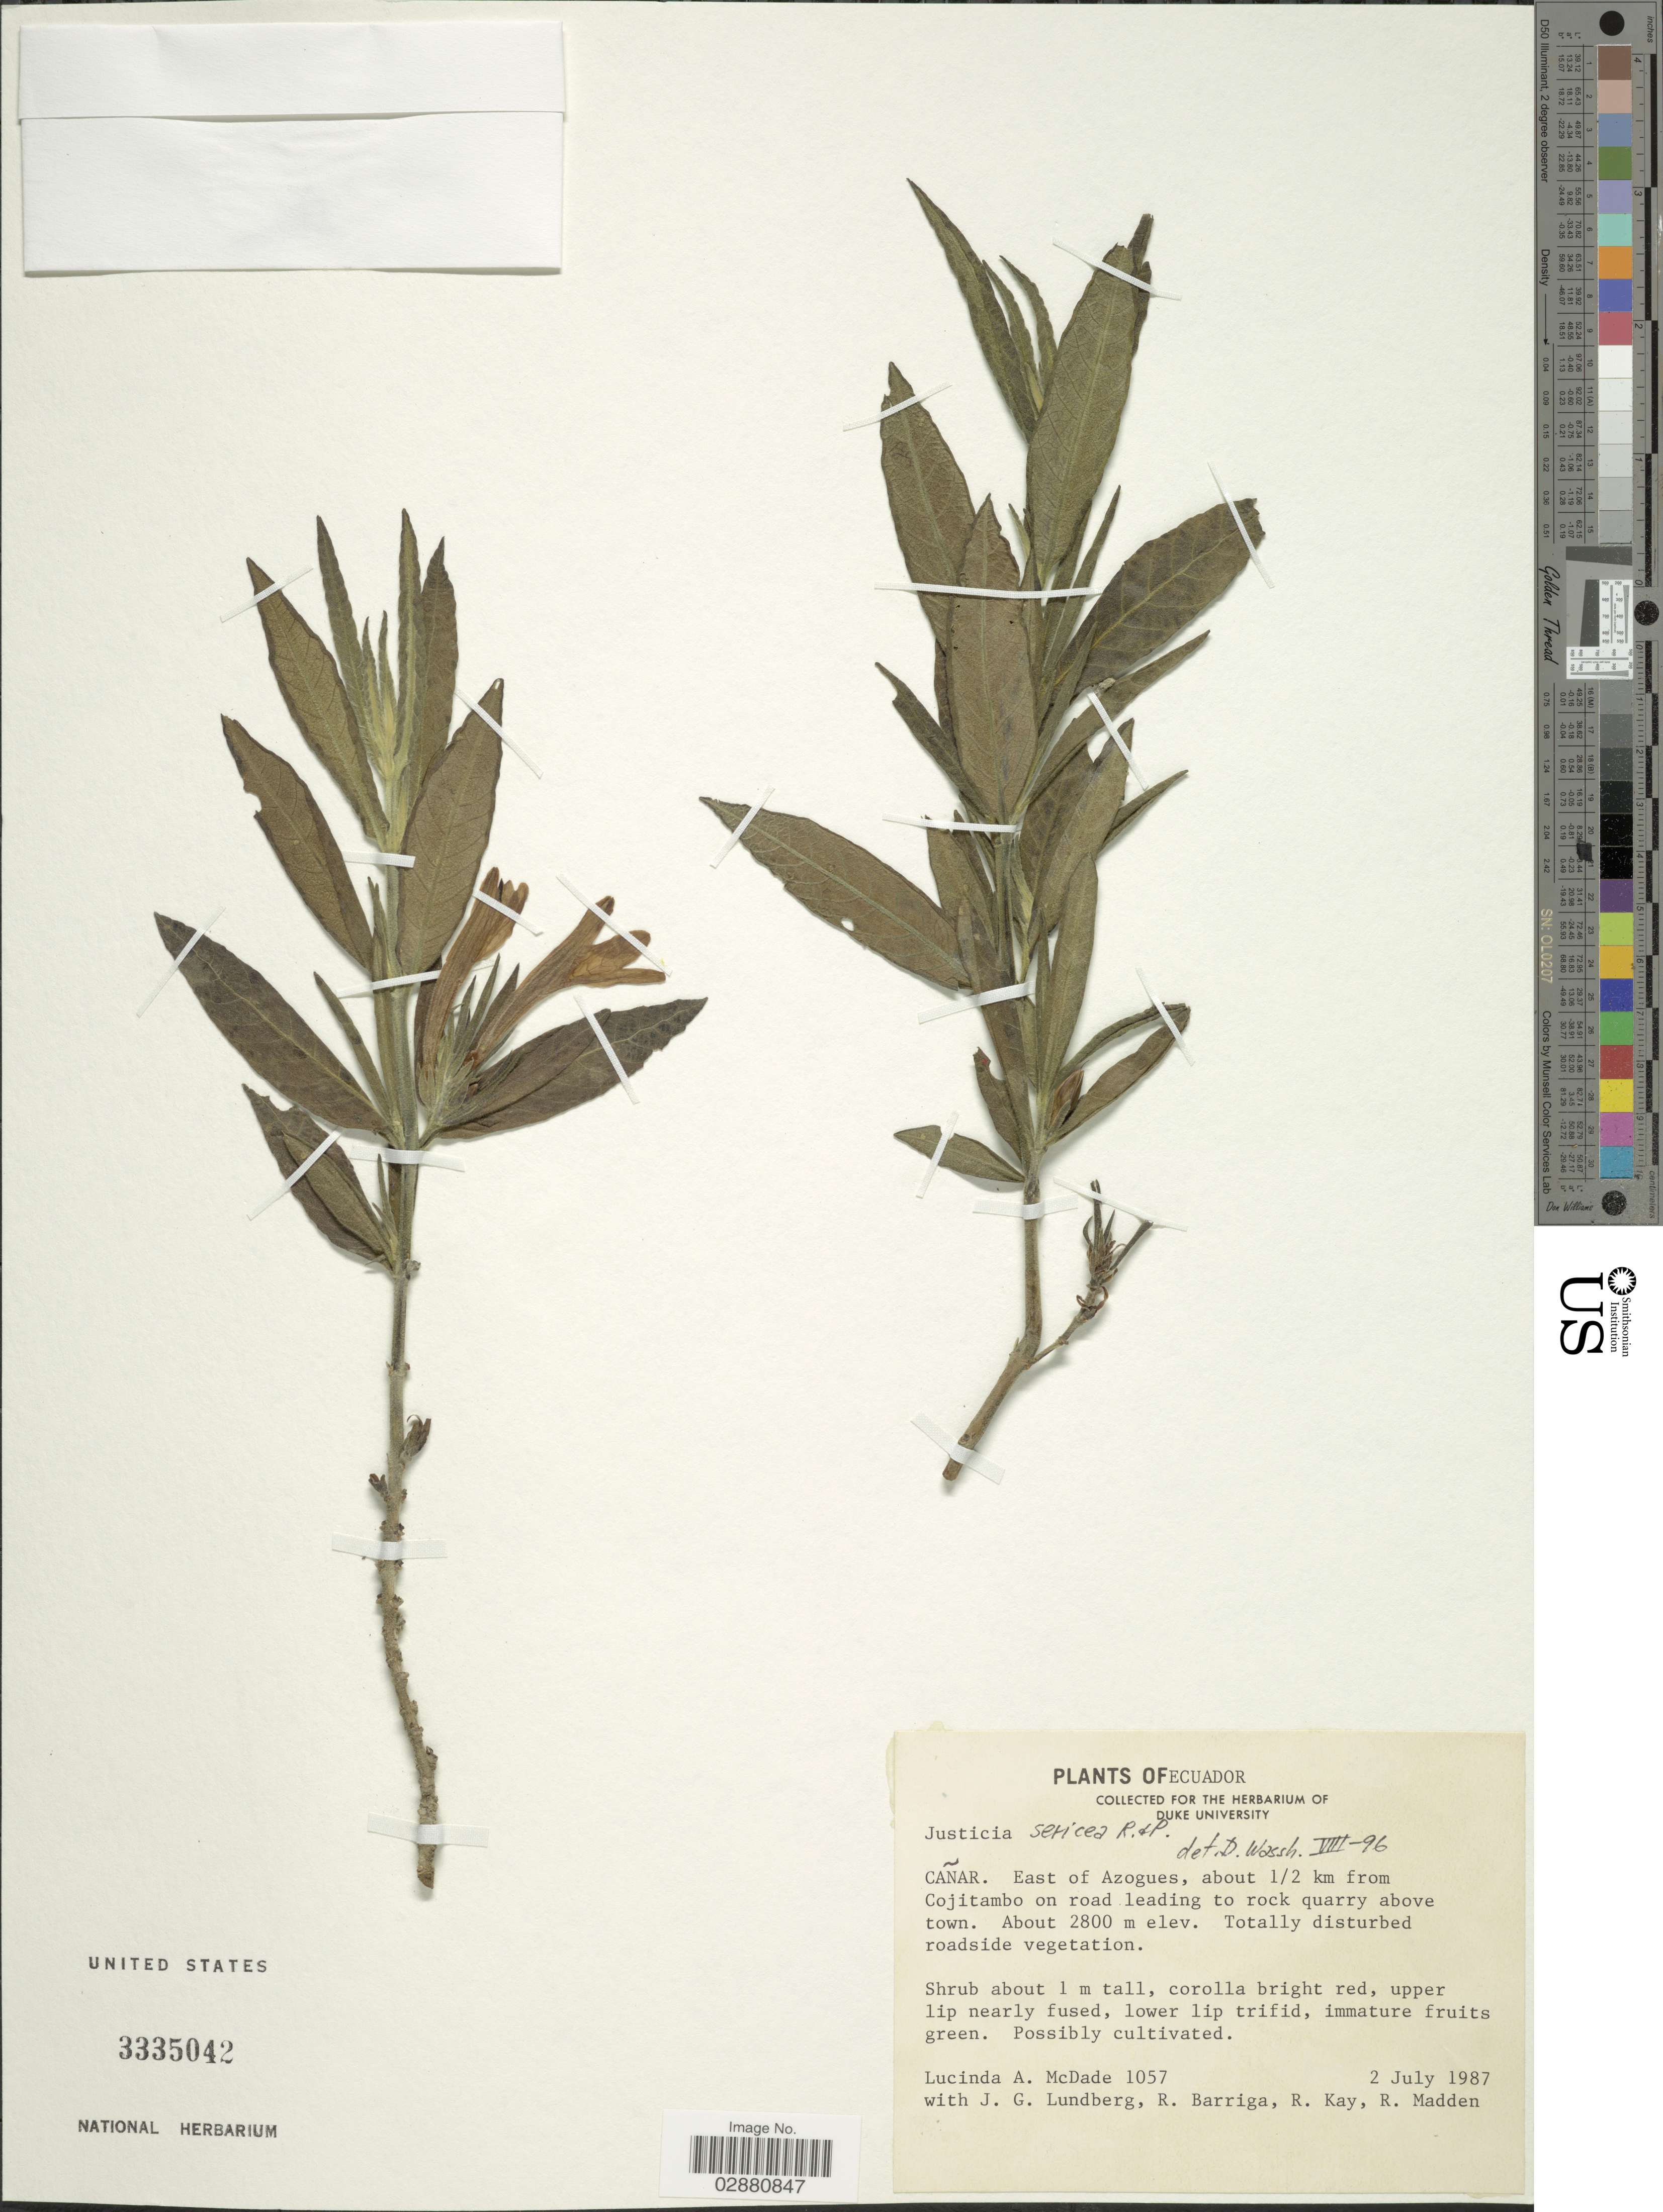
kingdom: Plantae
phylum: Tracheophyta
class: Magnoliopsida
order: Lamiales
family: Acanthaceae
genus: Justicia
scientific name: Justicia sericea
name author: Ruiz & Pav.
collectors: L. McDade, J. Lundberg, R. Barriga, R. Kay & R. Madden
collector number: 1057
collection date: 1987-07-02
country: Ecuador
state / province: Cañar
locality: East of Azogues, about 1/2 km from Cojitambo on road leading to rock quarry above town.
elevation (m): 2800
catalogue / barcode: US 3335042